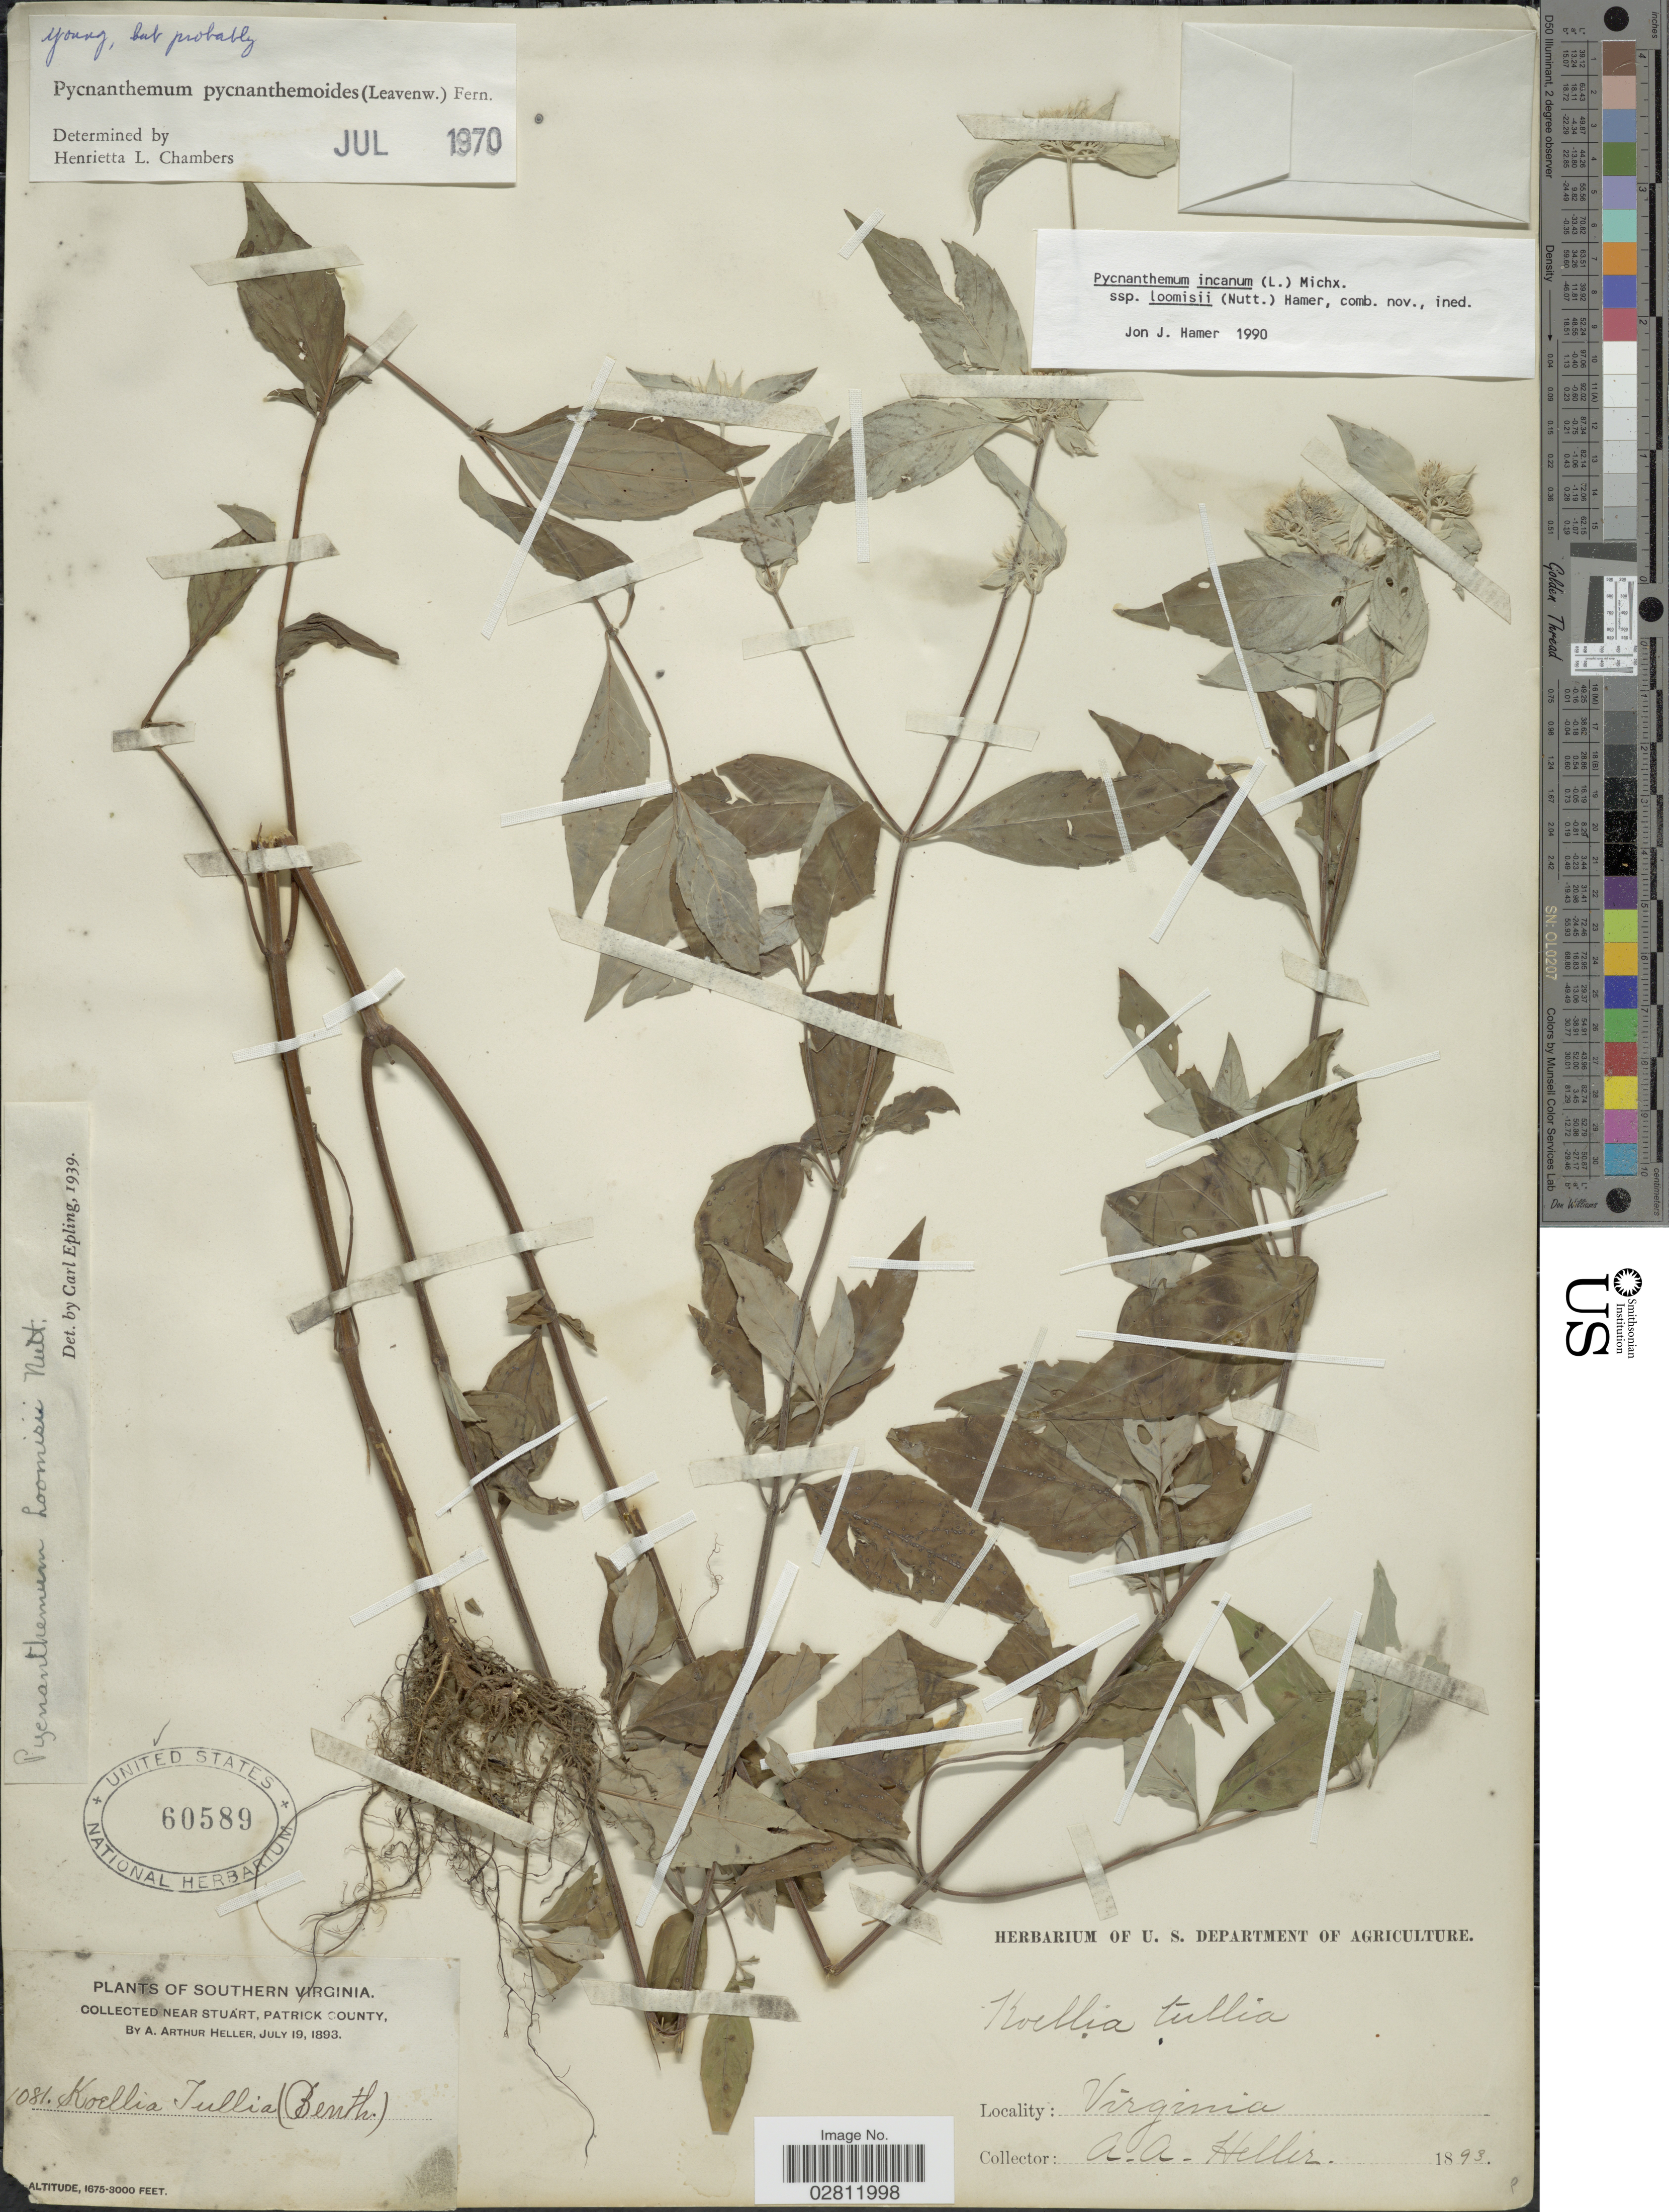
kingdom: Plantae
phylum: Tracheophyta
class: Magnoliopsida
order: Lamiales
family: Lamiaceae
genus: Pycnanthemum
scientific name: Pycnanthemum incanum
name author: (L.) Michx.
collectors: A. A. Heller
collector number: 1081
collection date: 1893-07-19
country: United States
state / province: Virginia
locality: Southern Virginia. Near Stuart, Patrick County.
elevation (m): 511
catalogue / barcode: US 60589